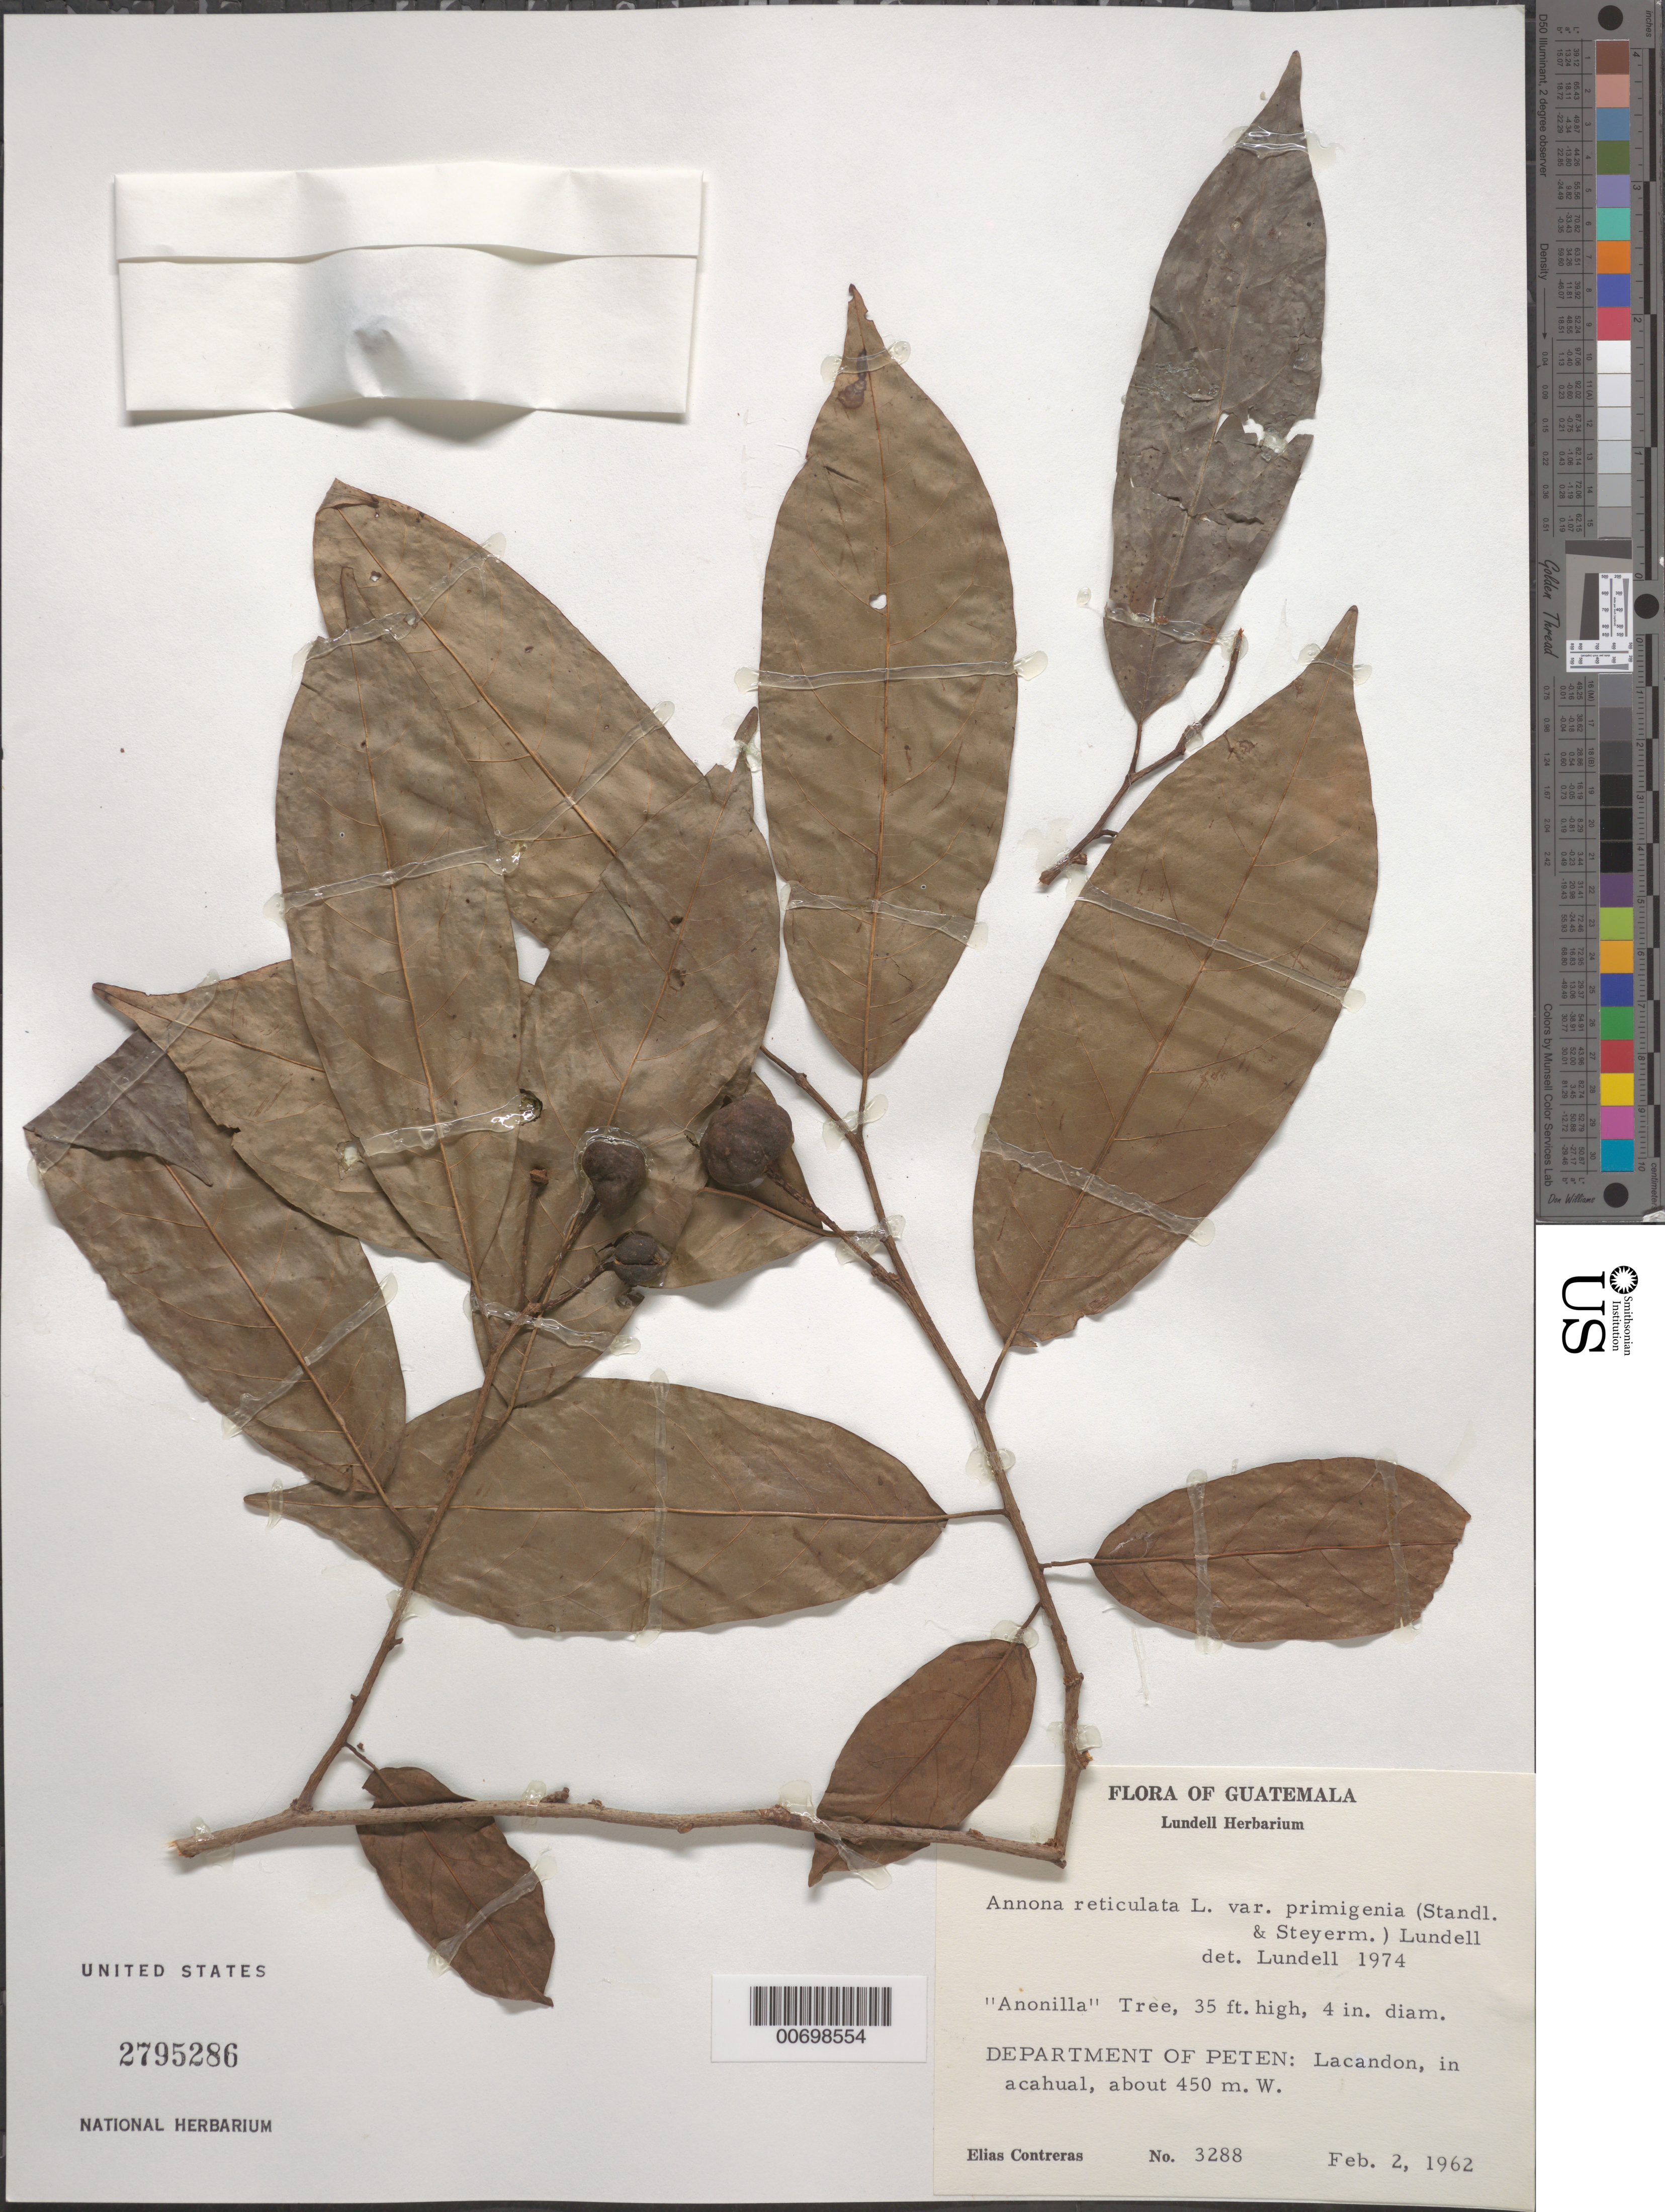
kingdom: Plantae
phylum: Tracheophyta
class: Magnoliopsida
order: Magnoliales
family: Annonaceae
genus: Annona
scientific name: Annona reticulata var. primigenia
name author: (Standl. & Steyerm.) Lundell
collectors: E. Contreras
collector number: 3288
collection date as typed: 02 Feb 1962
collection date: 1962-02-02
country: Guatemala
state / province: El Petén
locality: Lacandon, in acahual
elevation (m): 450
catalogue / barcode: US 2795286